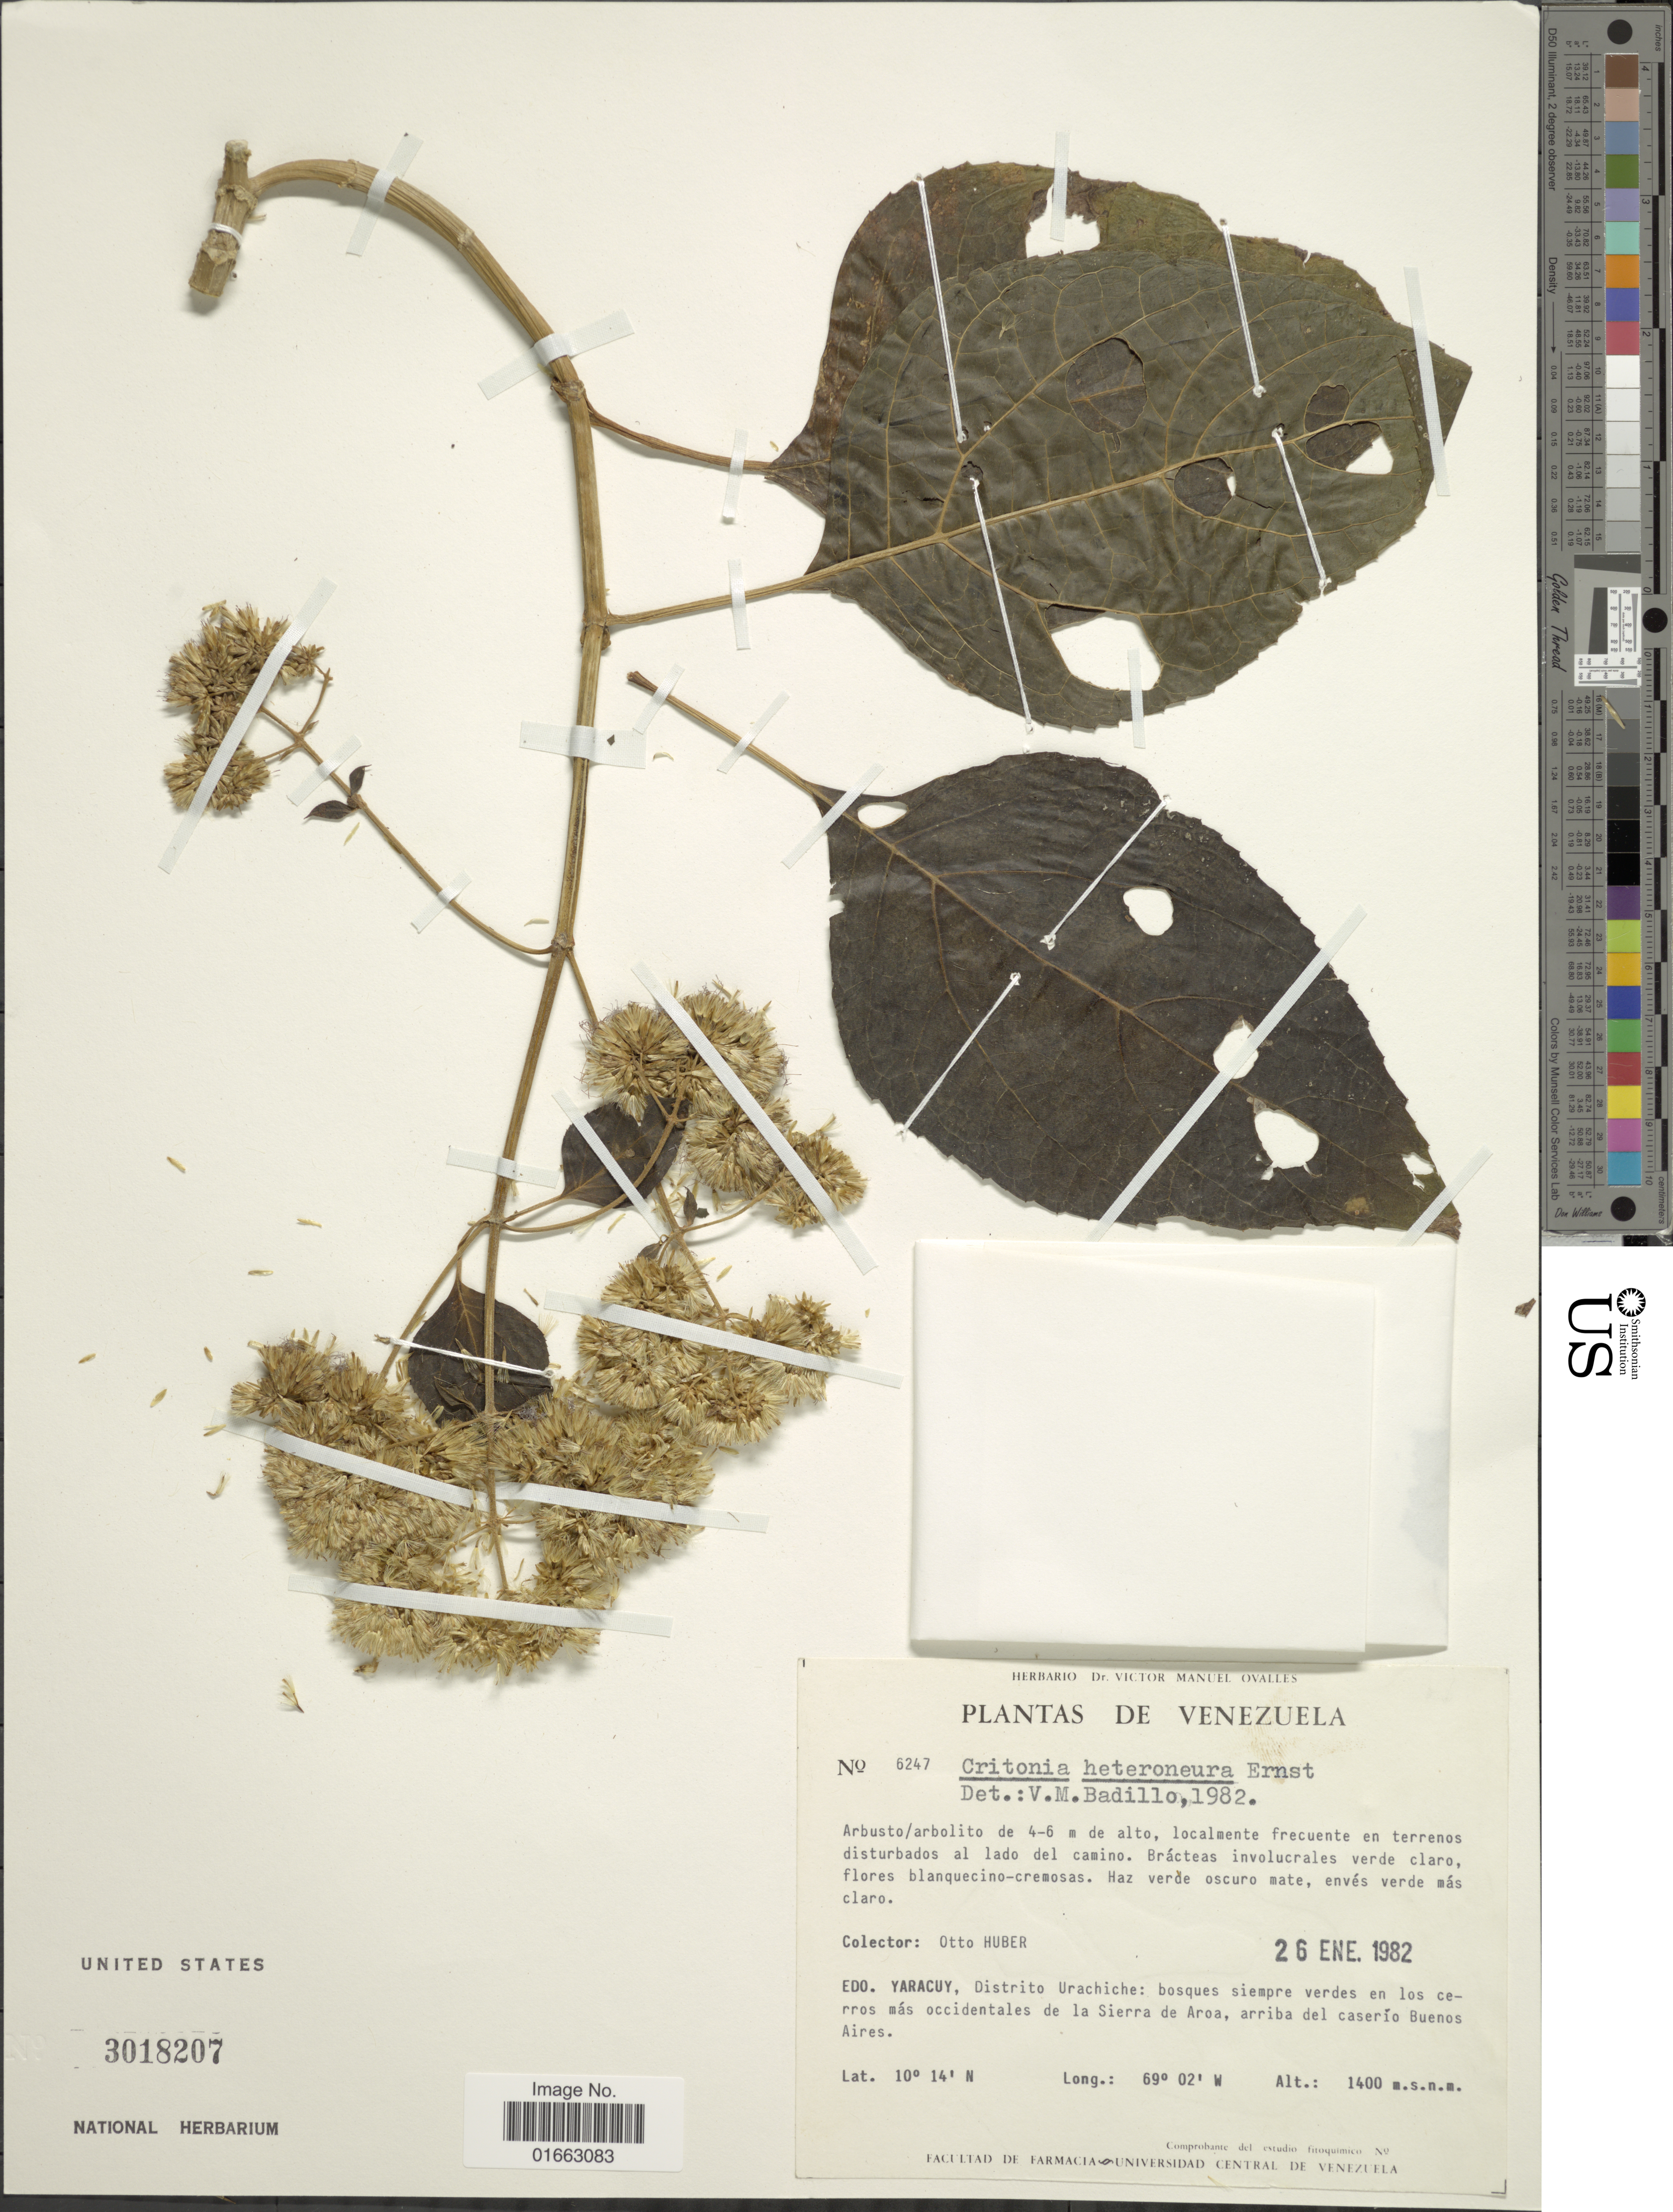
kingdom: Plantae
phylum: Tracheophyta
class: Magnoliopsida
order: Asterales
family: Asteraceae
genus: Critonia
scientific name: Critonia heteroneura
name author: Ernst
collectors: O. Huber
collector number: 6247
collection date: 1982-01-26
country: Venezuela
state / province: Yaracuy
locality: Distrito Urachiche: bosques siempre verdes en los cerros más occidentales de la Sierra de Aroa, arriba del caserío Buenos Aires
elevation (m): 1400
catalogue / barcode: US 3018207